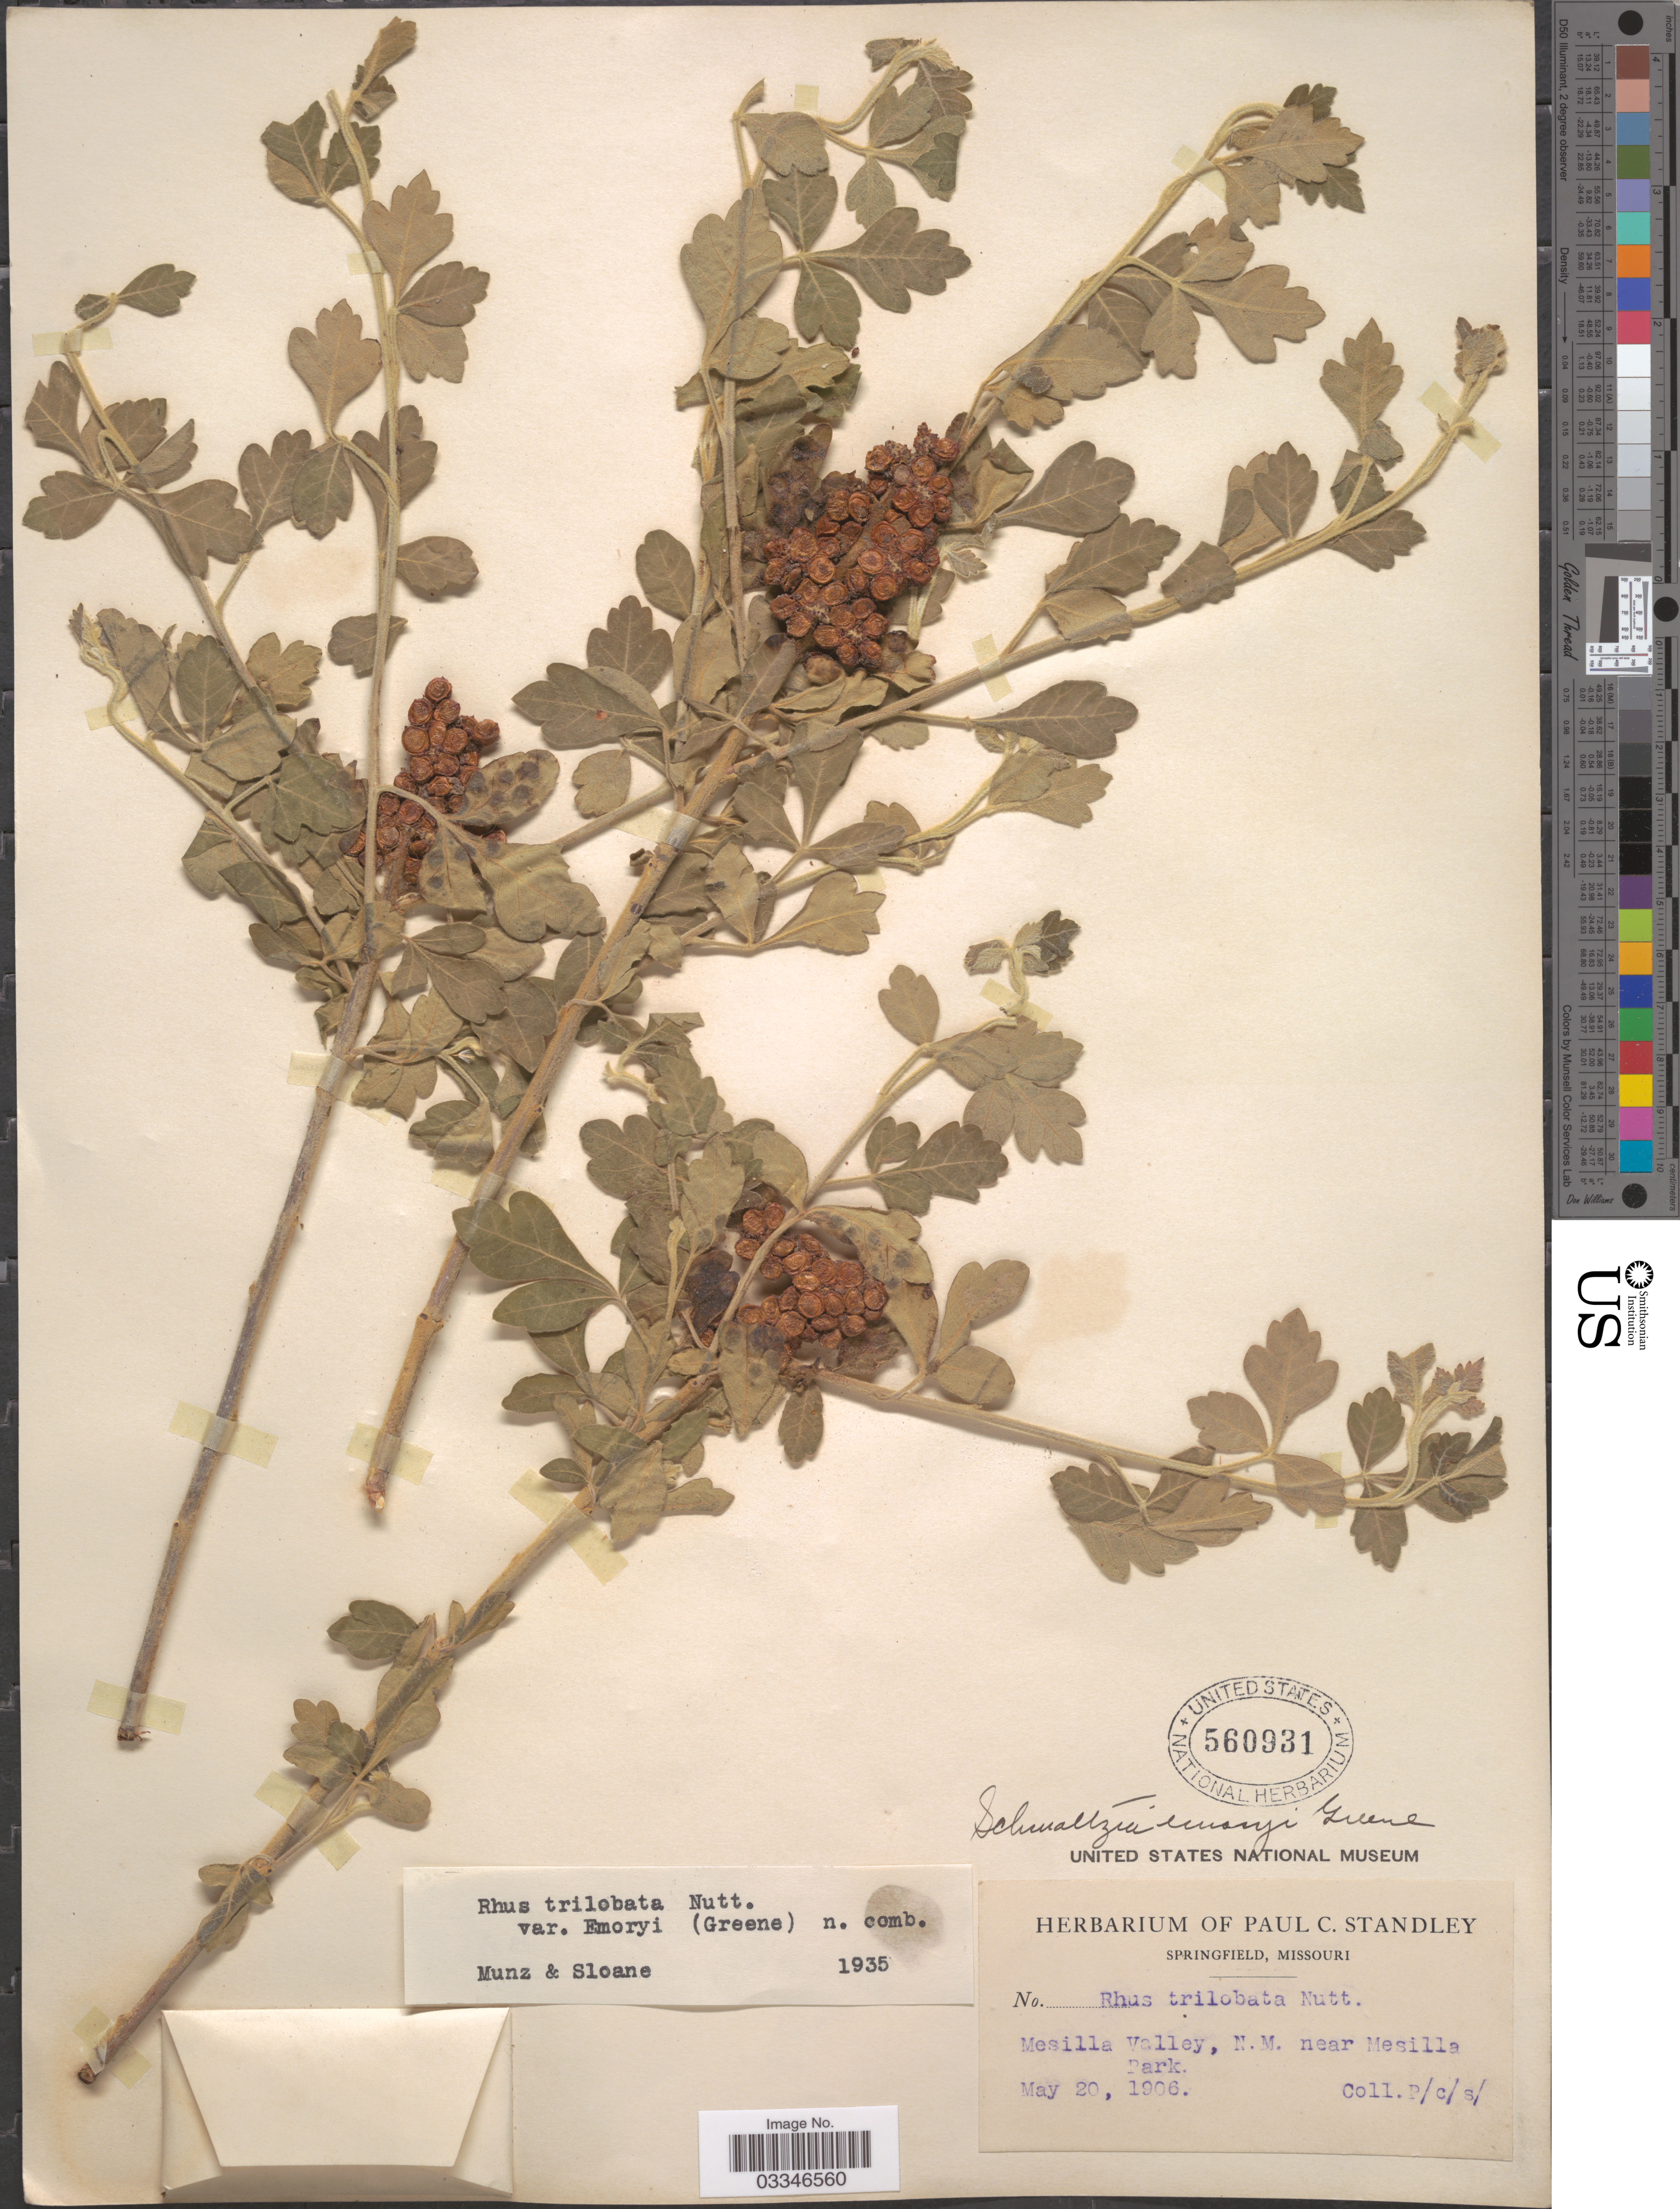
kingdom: Plantae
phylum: Tracheophyta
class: Magnoliopsida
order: Sapindales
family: Anacardiaceae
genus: Rhus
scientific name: Rhus trilobata var. pilosissima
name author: Engl.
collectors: P. C. Standley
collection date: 1906-05-20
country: United States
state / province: New Mexico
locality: Mesilla Valley, N.M. near Mesilla Park.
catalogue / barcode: US 560931